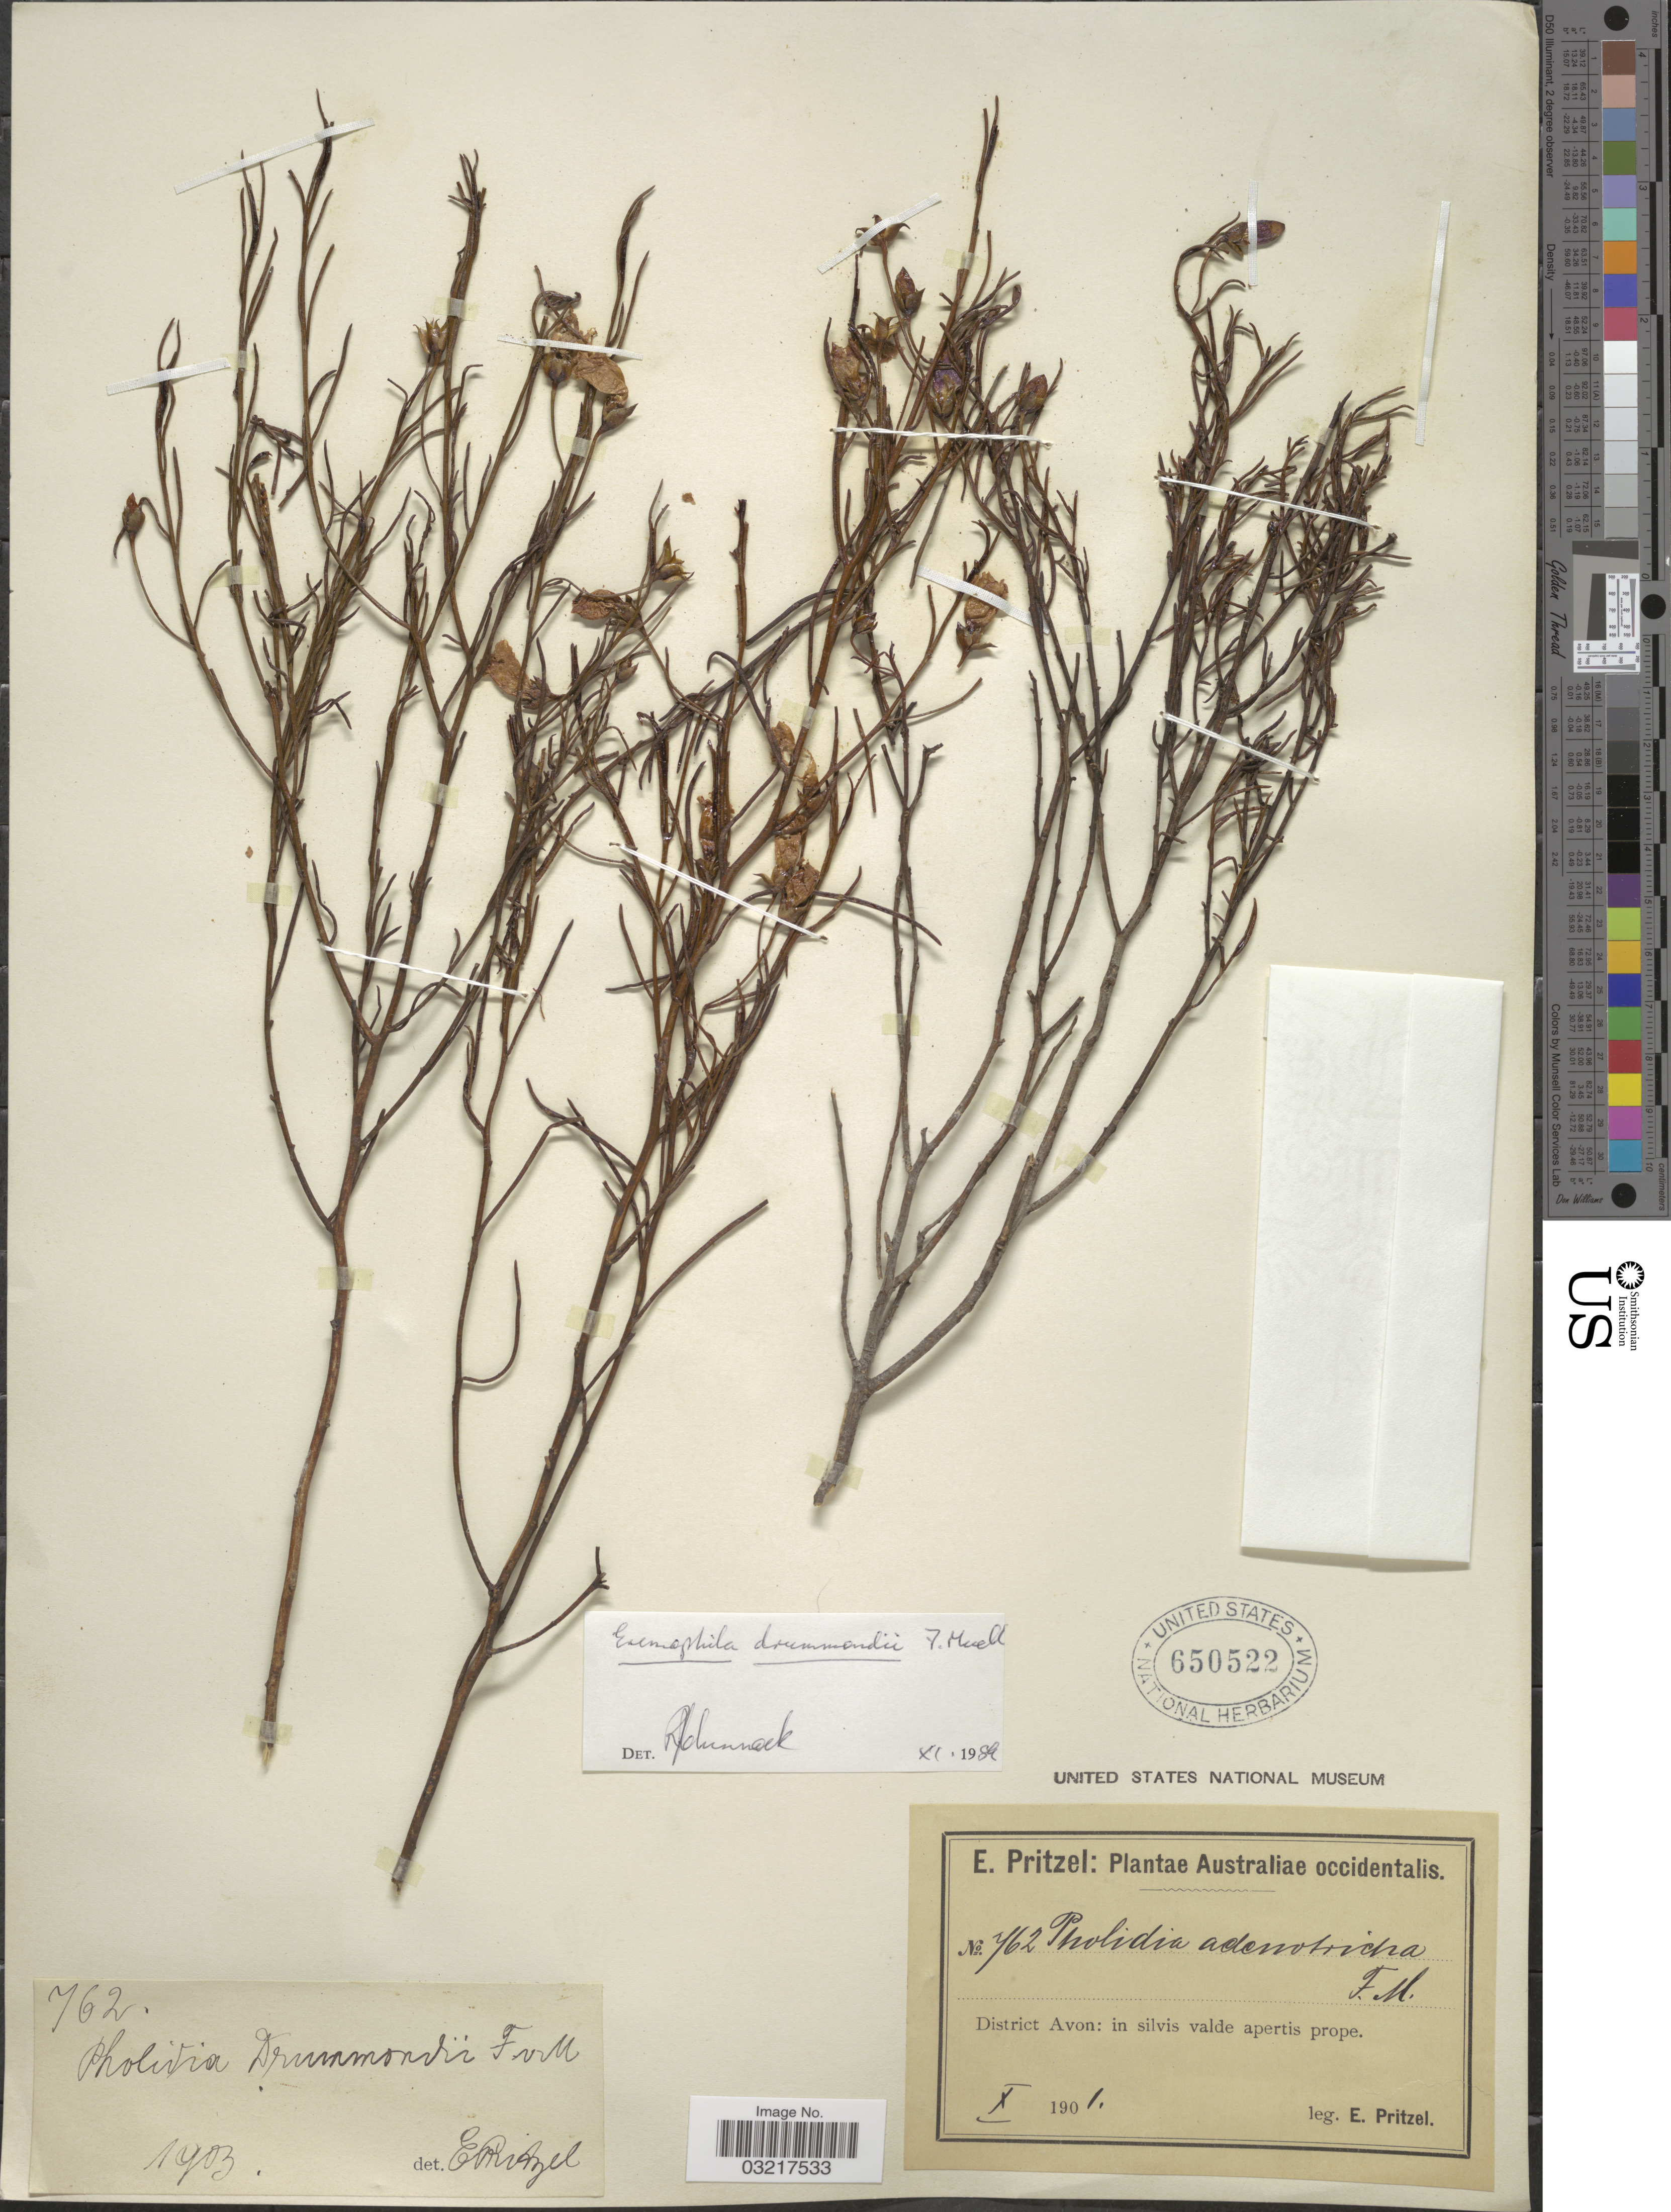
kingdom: Plantae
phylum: Tracheophyta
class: Magnoliopsida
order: Lamiales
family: Scrophulariaceae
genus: Eremophila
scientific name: Eremophila drummondii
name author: F. Muell.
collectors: E. G. Pritzel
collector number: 762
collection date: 1901-10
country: Croatia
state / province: Pozega-Slavonia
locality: Australiae occidentalis. District Avon: in silvis valde apertis prope.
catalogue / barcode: US 650522